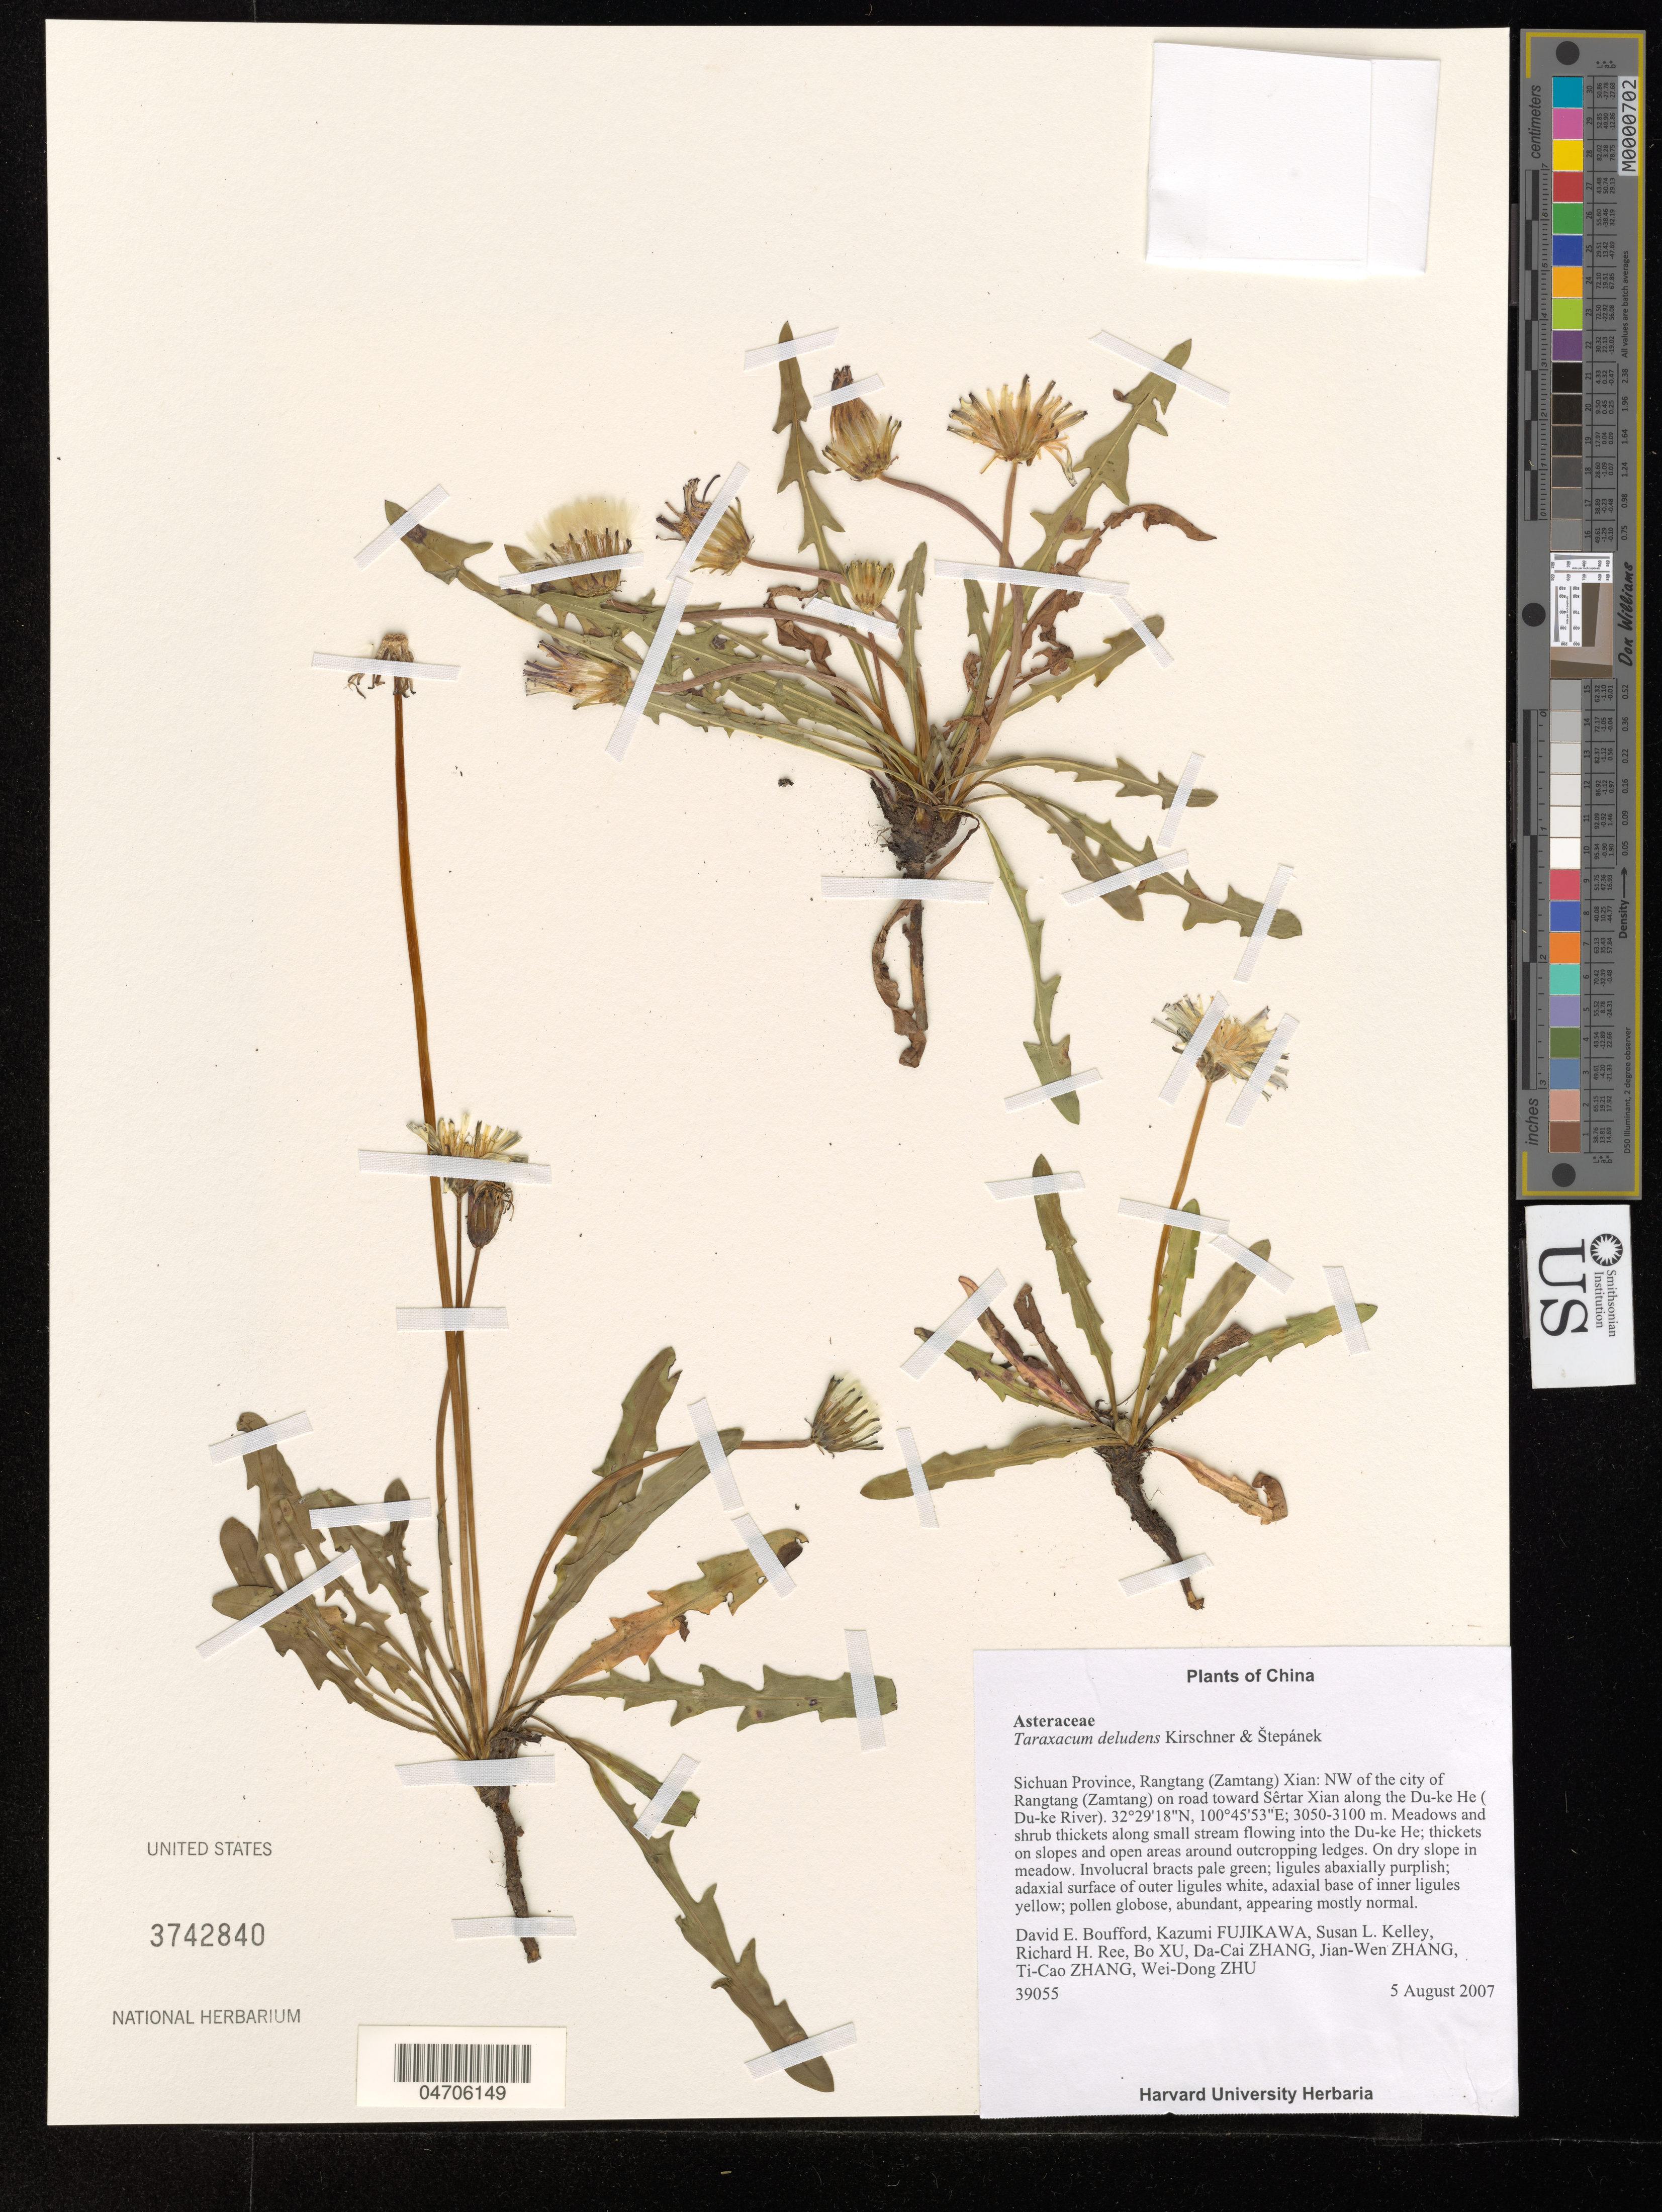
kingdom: Plantae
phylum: Tracheophyta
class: Magnoliopsida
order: Asterales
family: Asteraceae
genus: Taraxacum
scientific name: Taraxacum deludens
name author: Kirschner & Štepánek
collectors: D. E. Boufford, K. Fujikawa, S. Kelley, R. Ree & et al.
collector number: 39055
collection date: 2007-08-05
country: China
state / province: Sichuan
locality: Rangtang (Zamtang) Xian: NW of the city of Rangtang (Zamtang) on road toward Sêrtar Xian along the Du-ke He (Du-ke River). Meadows and shrub thickets along small stream flowing into the Du-ke He; thickets on slopes and open areas around outcropping ledges.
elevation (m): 3050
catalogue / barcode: US 3742840